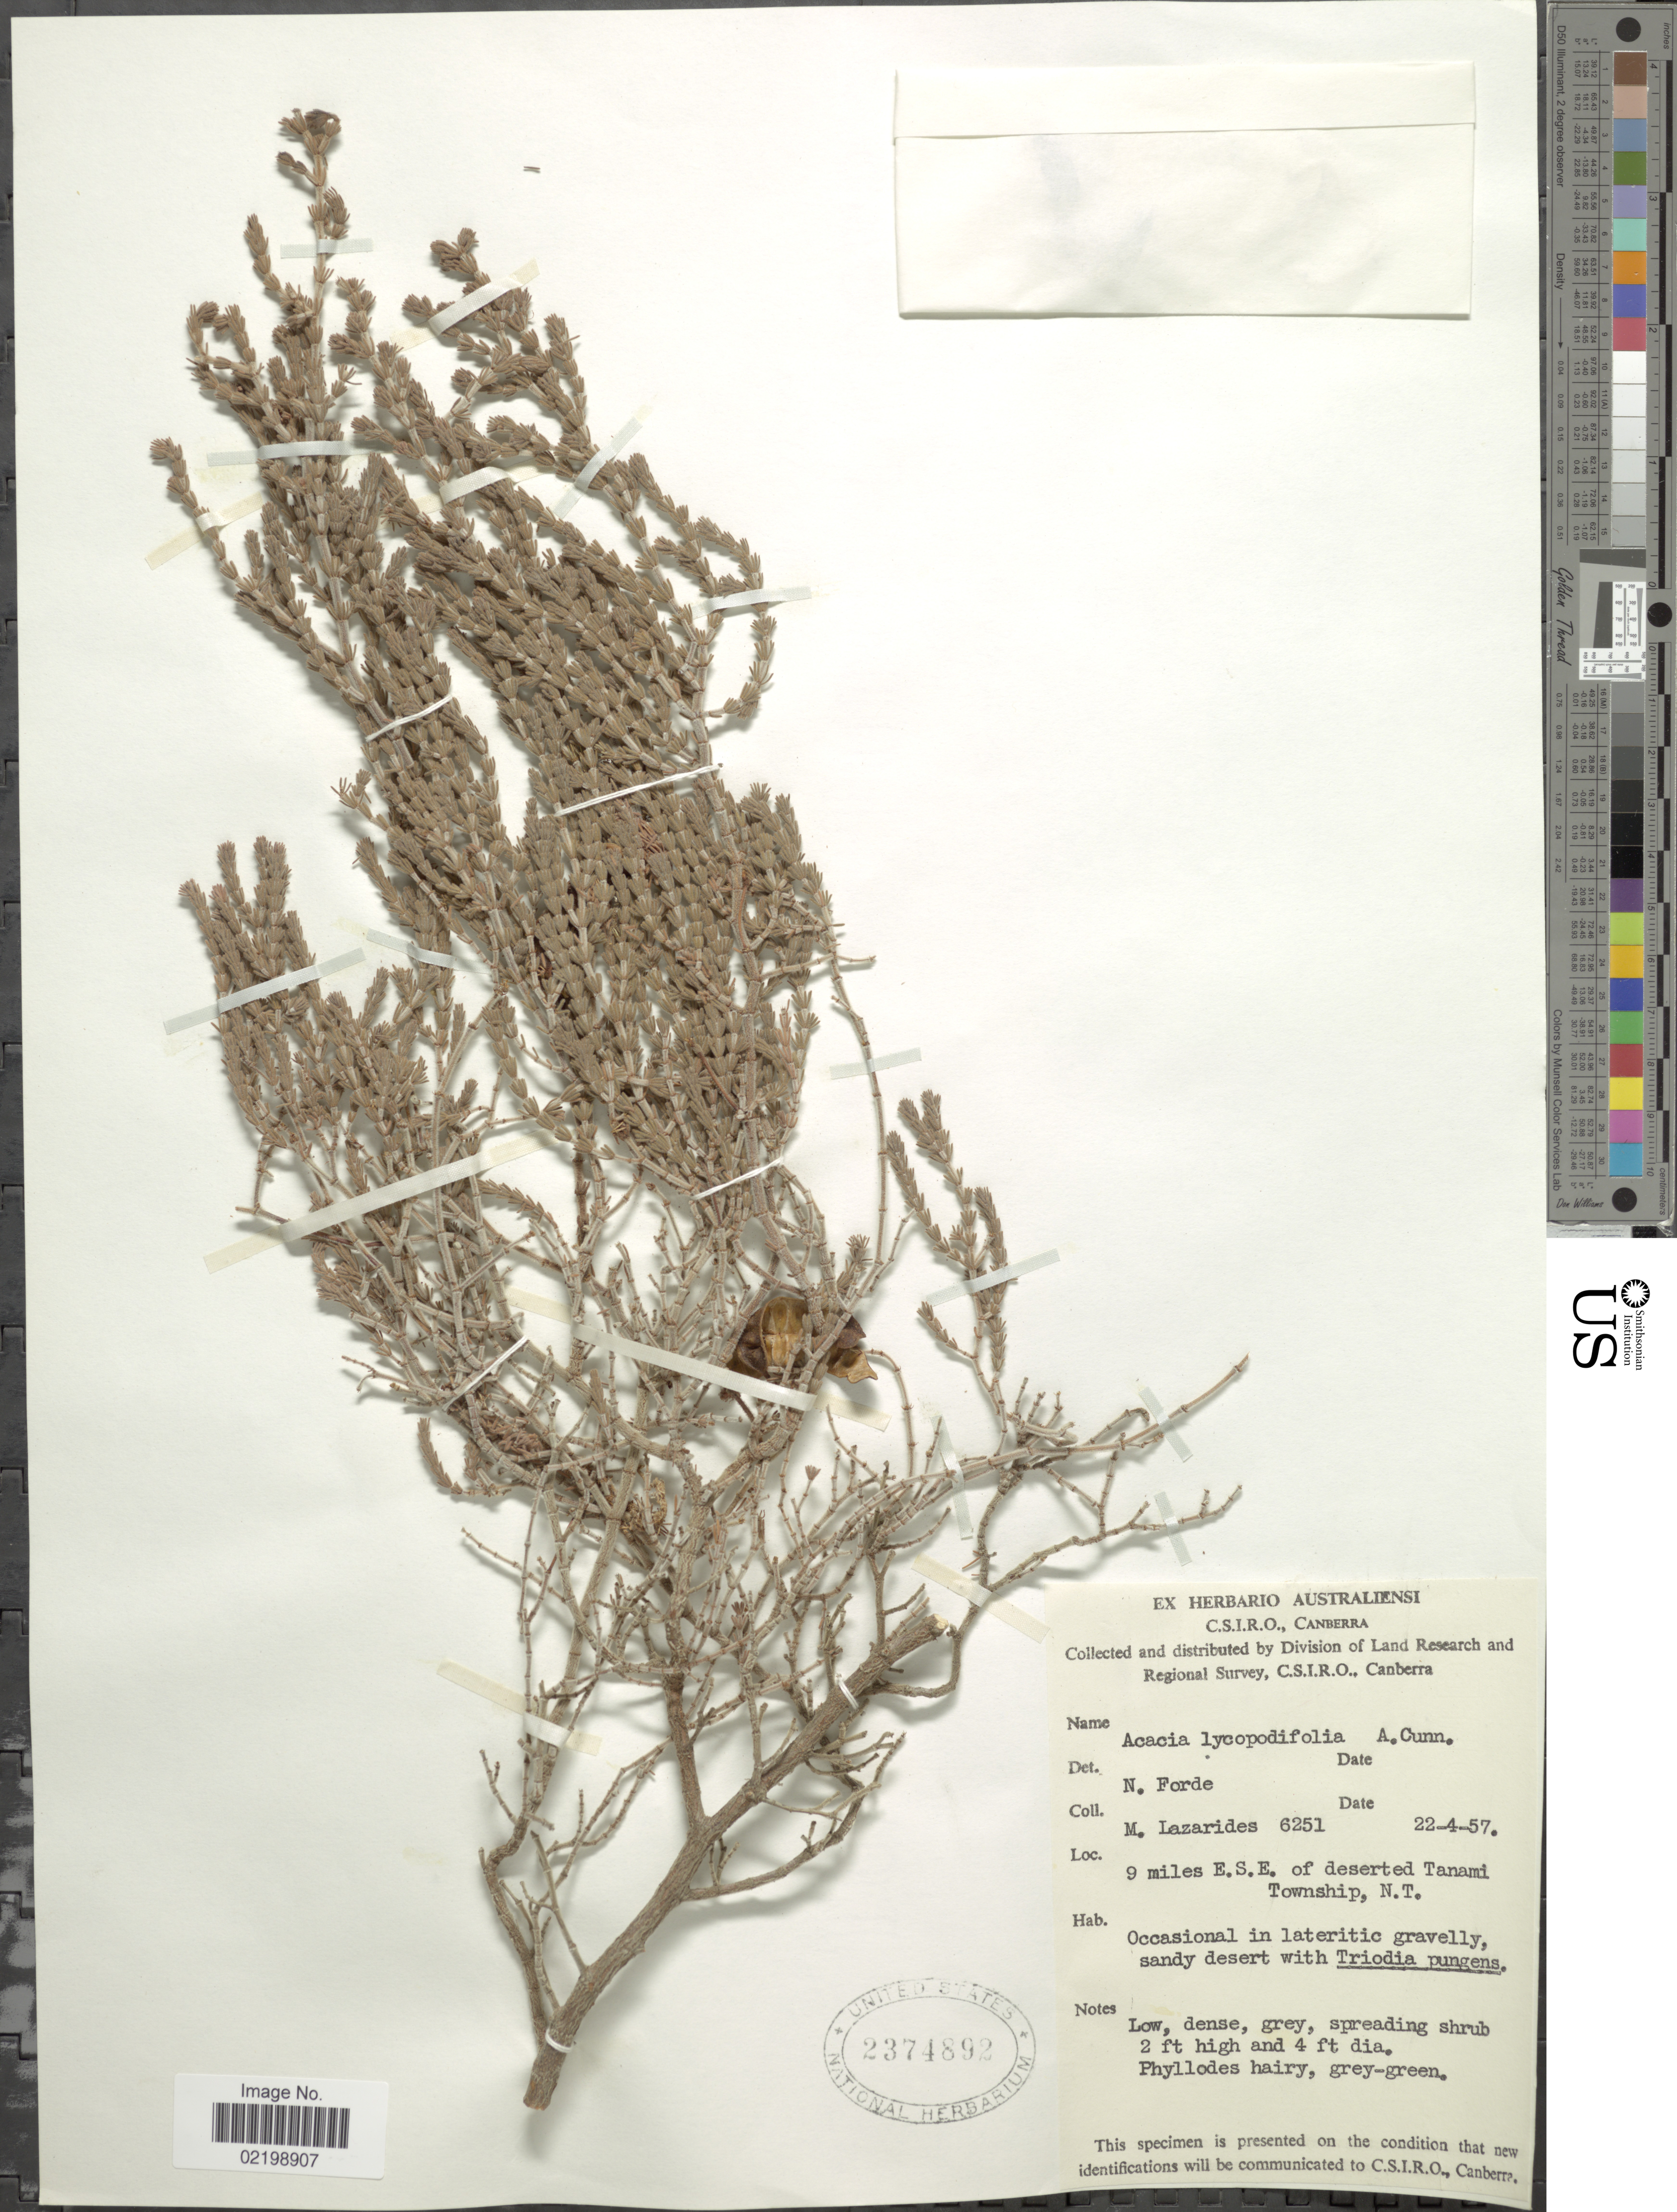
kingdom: Plantae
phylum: Tracheophyta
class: Magnoliopsida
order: Fabales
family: Fabaceae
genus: Acacia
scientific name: Acacia lycopodifolia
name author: Hook.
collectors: M. Lazarides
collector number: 6251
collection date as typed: Transcribed d/m/y: 22/4/57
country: Australia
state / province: Northern Territory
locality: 9 mles E.S.E. of deserted Tanami, Township, N.T.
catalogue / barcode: US 2374892